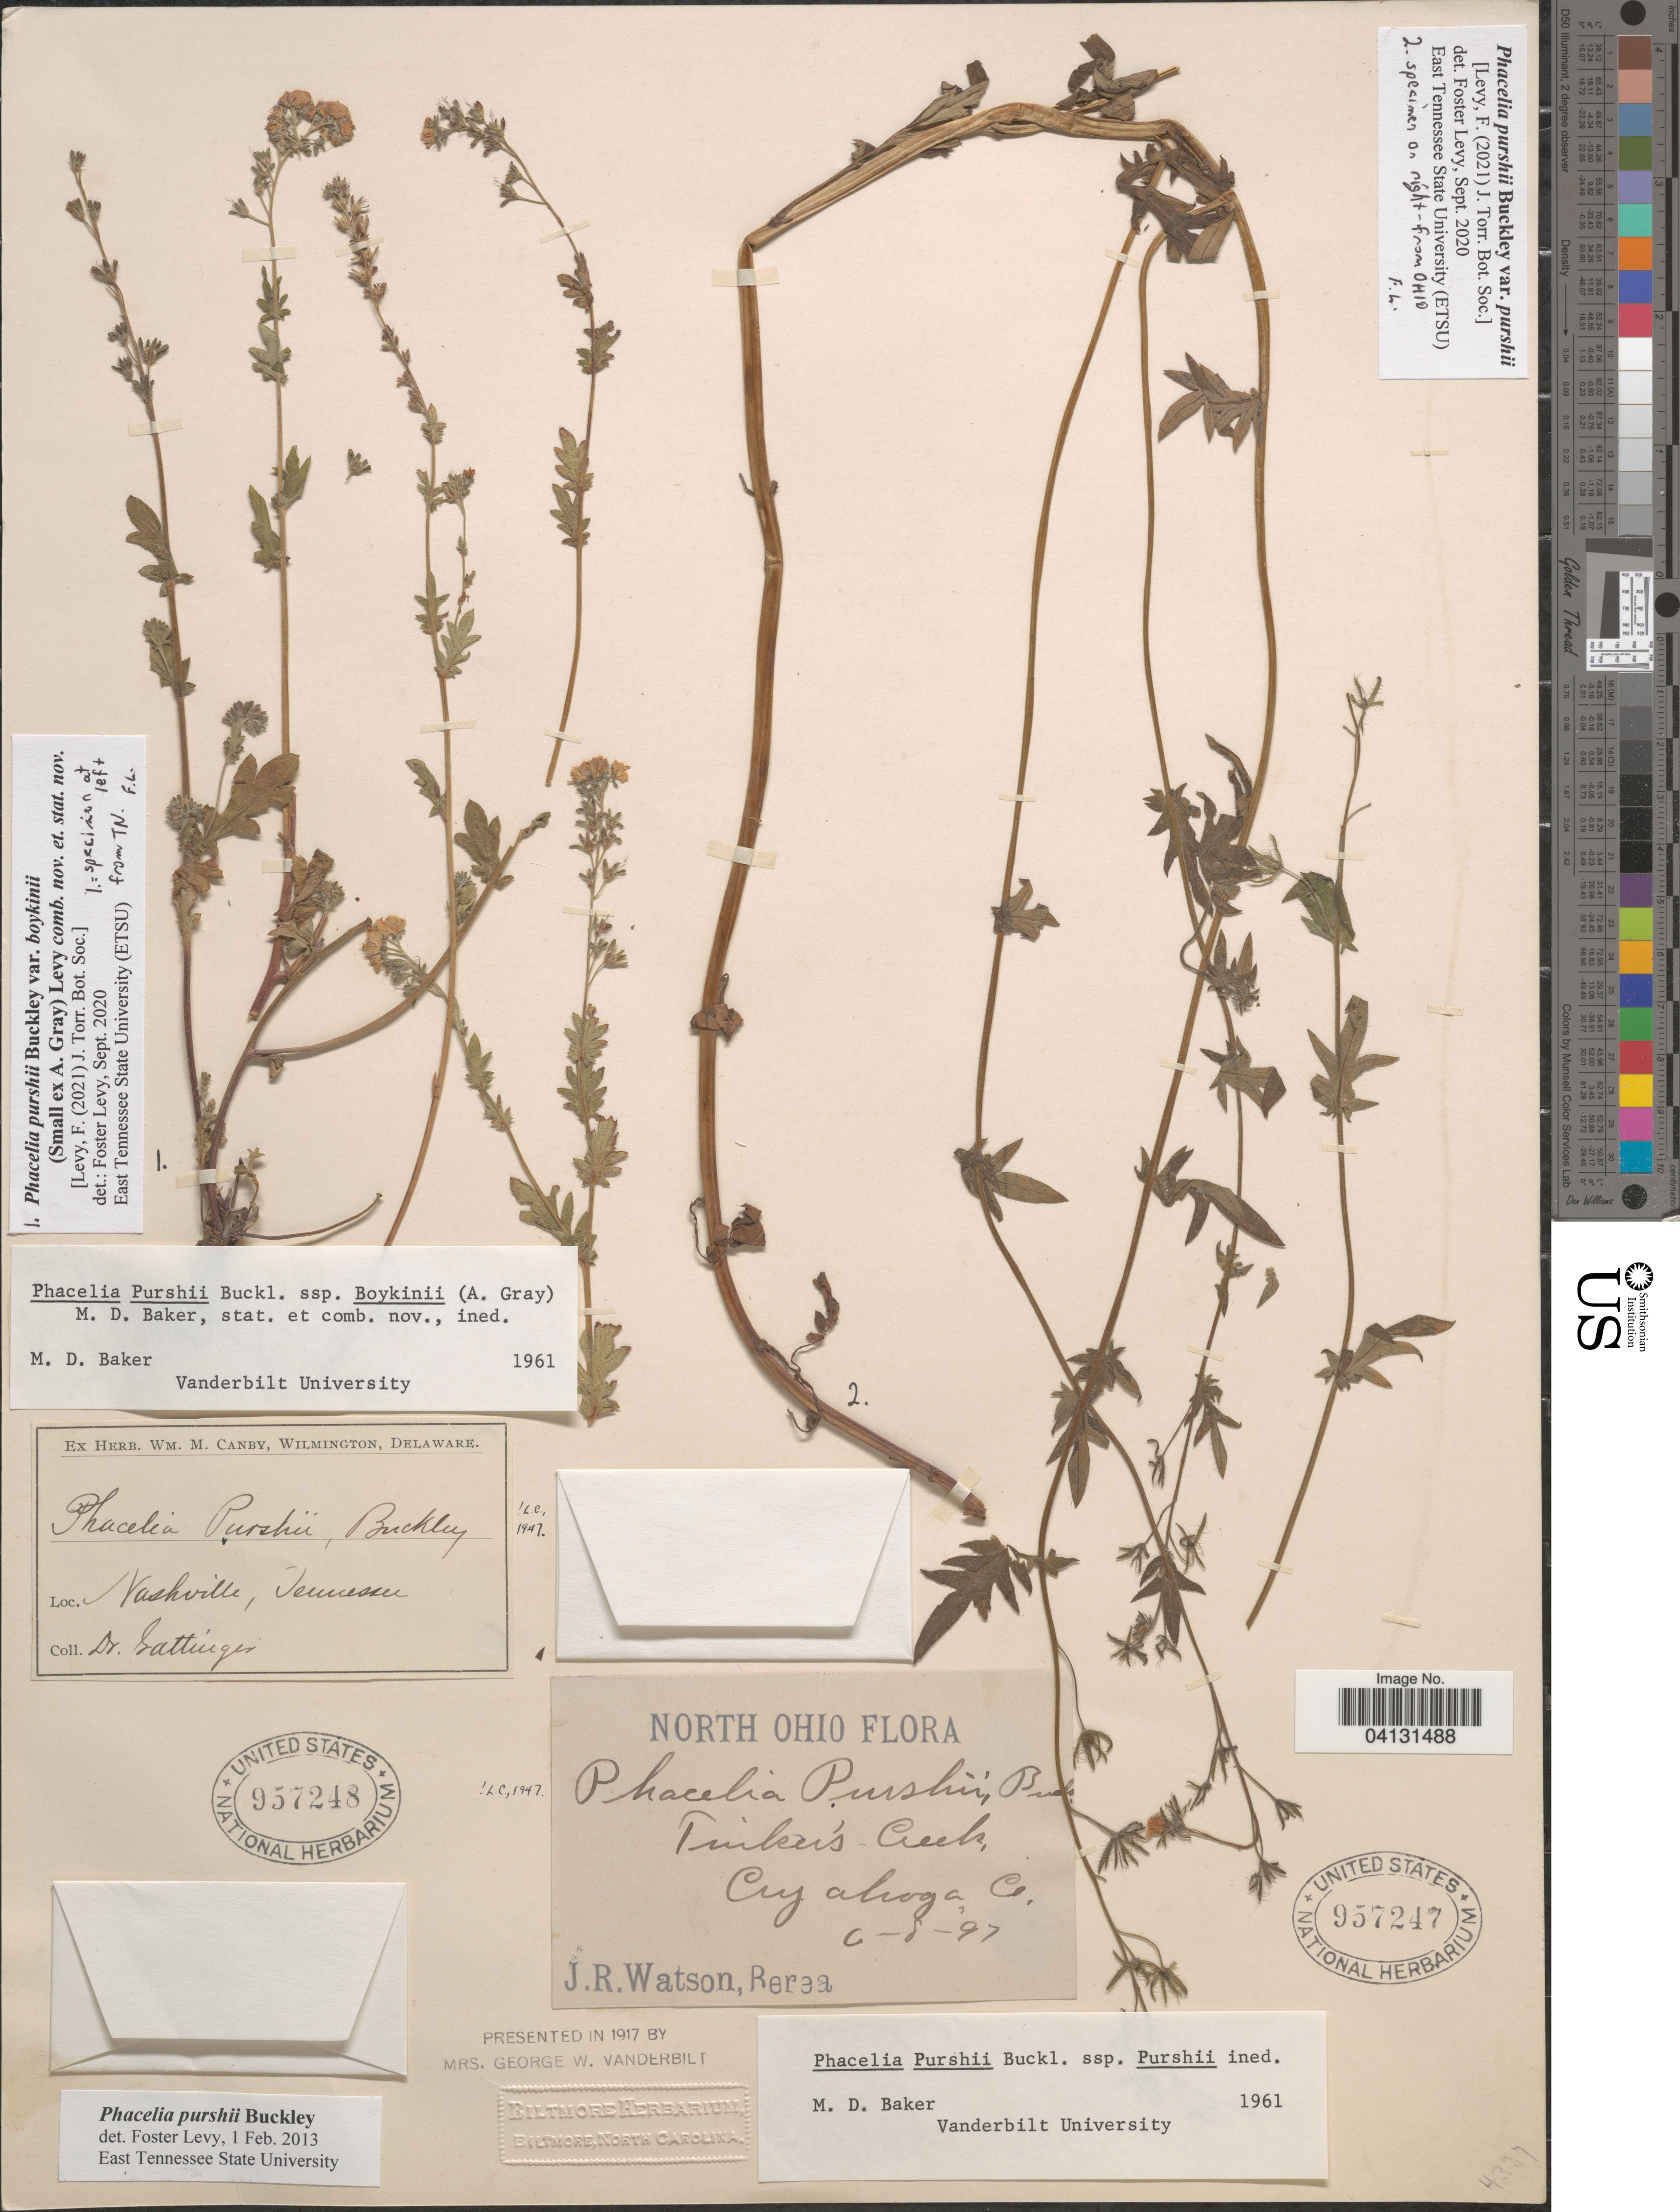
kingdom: Plantae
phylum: Tracheophyta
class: Magnoliopsida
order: Boraginales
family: Hydrophyllaceae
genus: Phacelia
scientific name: Phacelia purshii var. boykinii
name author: (Small ex A. Gray) Levy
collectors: Gattinger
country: United States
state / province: Tennessee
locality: Nashville.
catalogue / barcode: US 957248